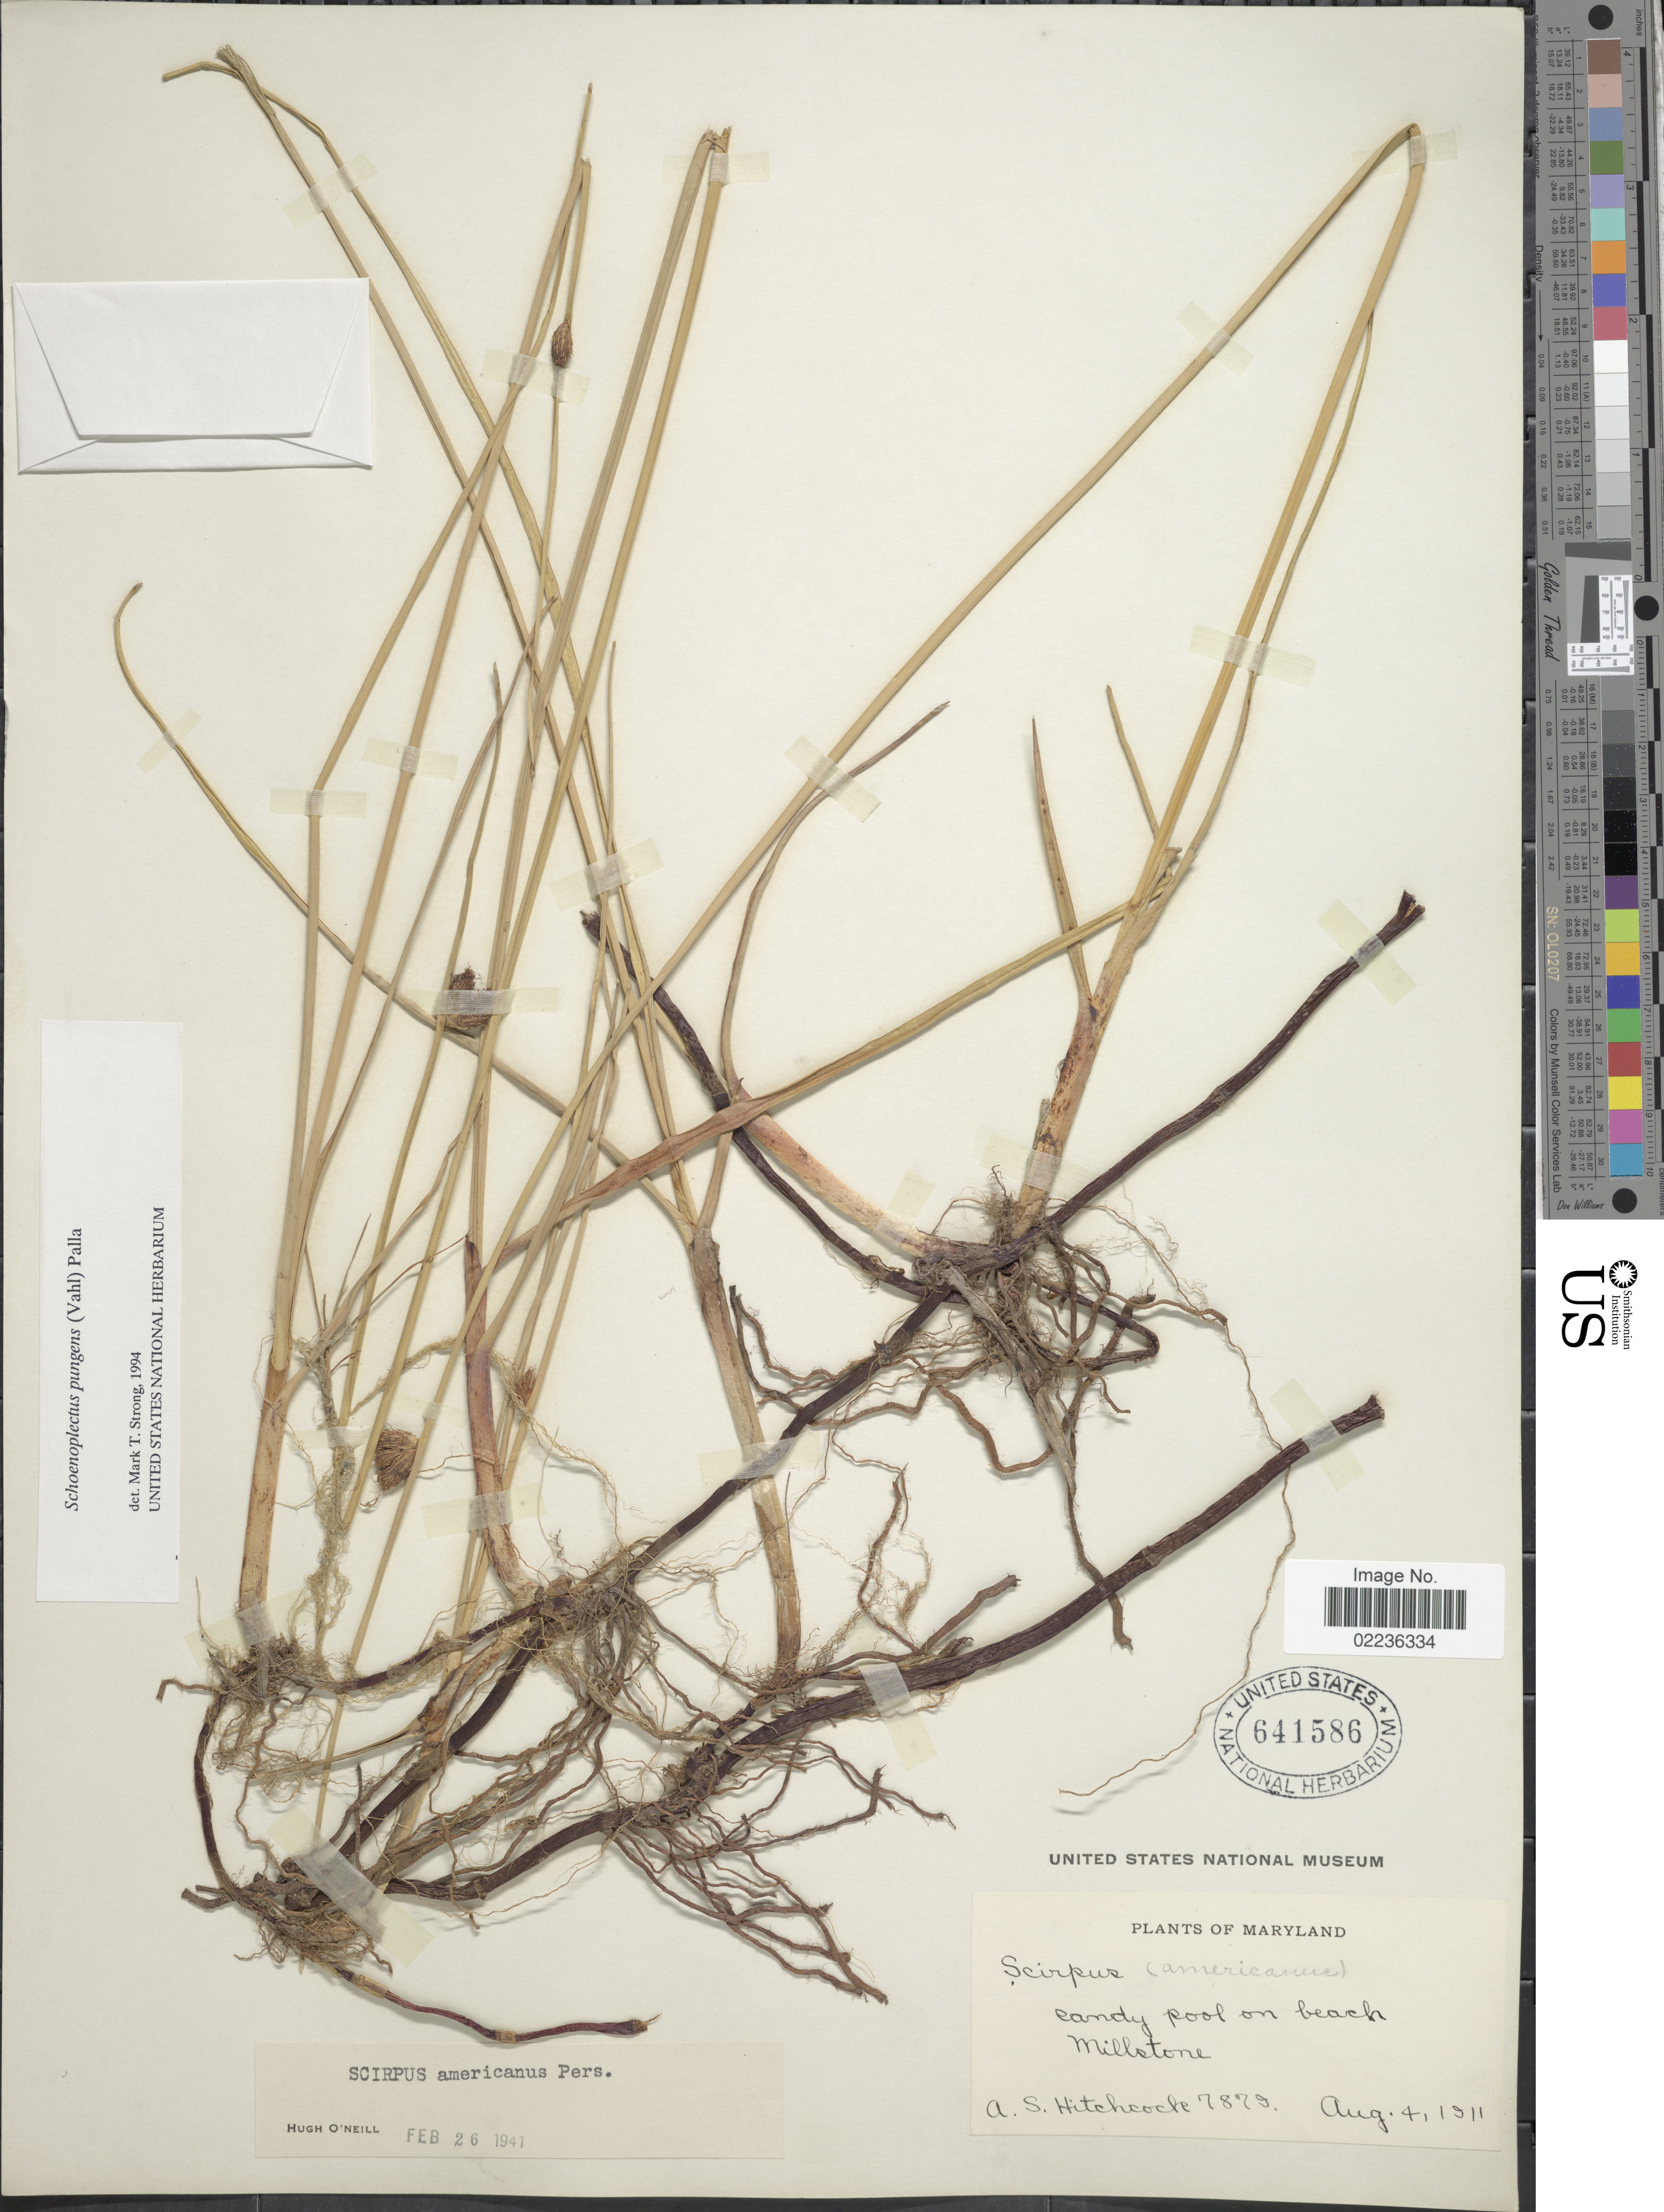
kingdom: Plantae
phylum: Tracheophyta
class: Liliopsida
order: Poales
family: Cyperaceae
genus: Schoenoplectus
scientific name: Schoenoplectus pungens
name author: (Vahl) Palla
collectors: A. S. Hitchcock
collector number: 7879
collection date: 1911-08-04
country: United States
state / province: Maryland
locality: Sandy pool on beach Millstone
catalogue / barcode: US 641586